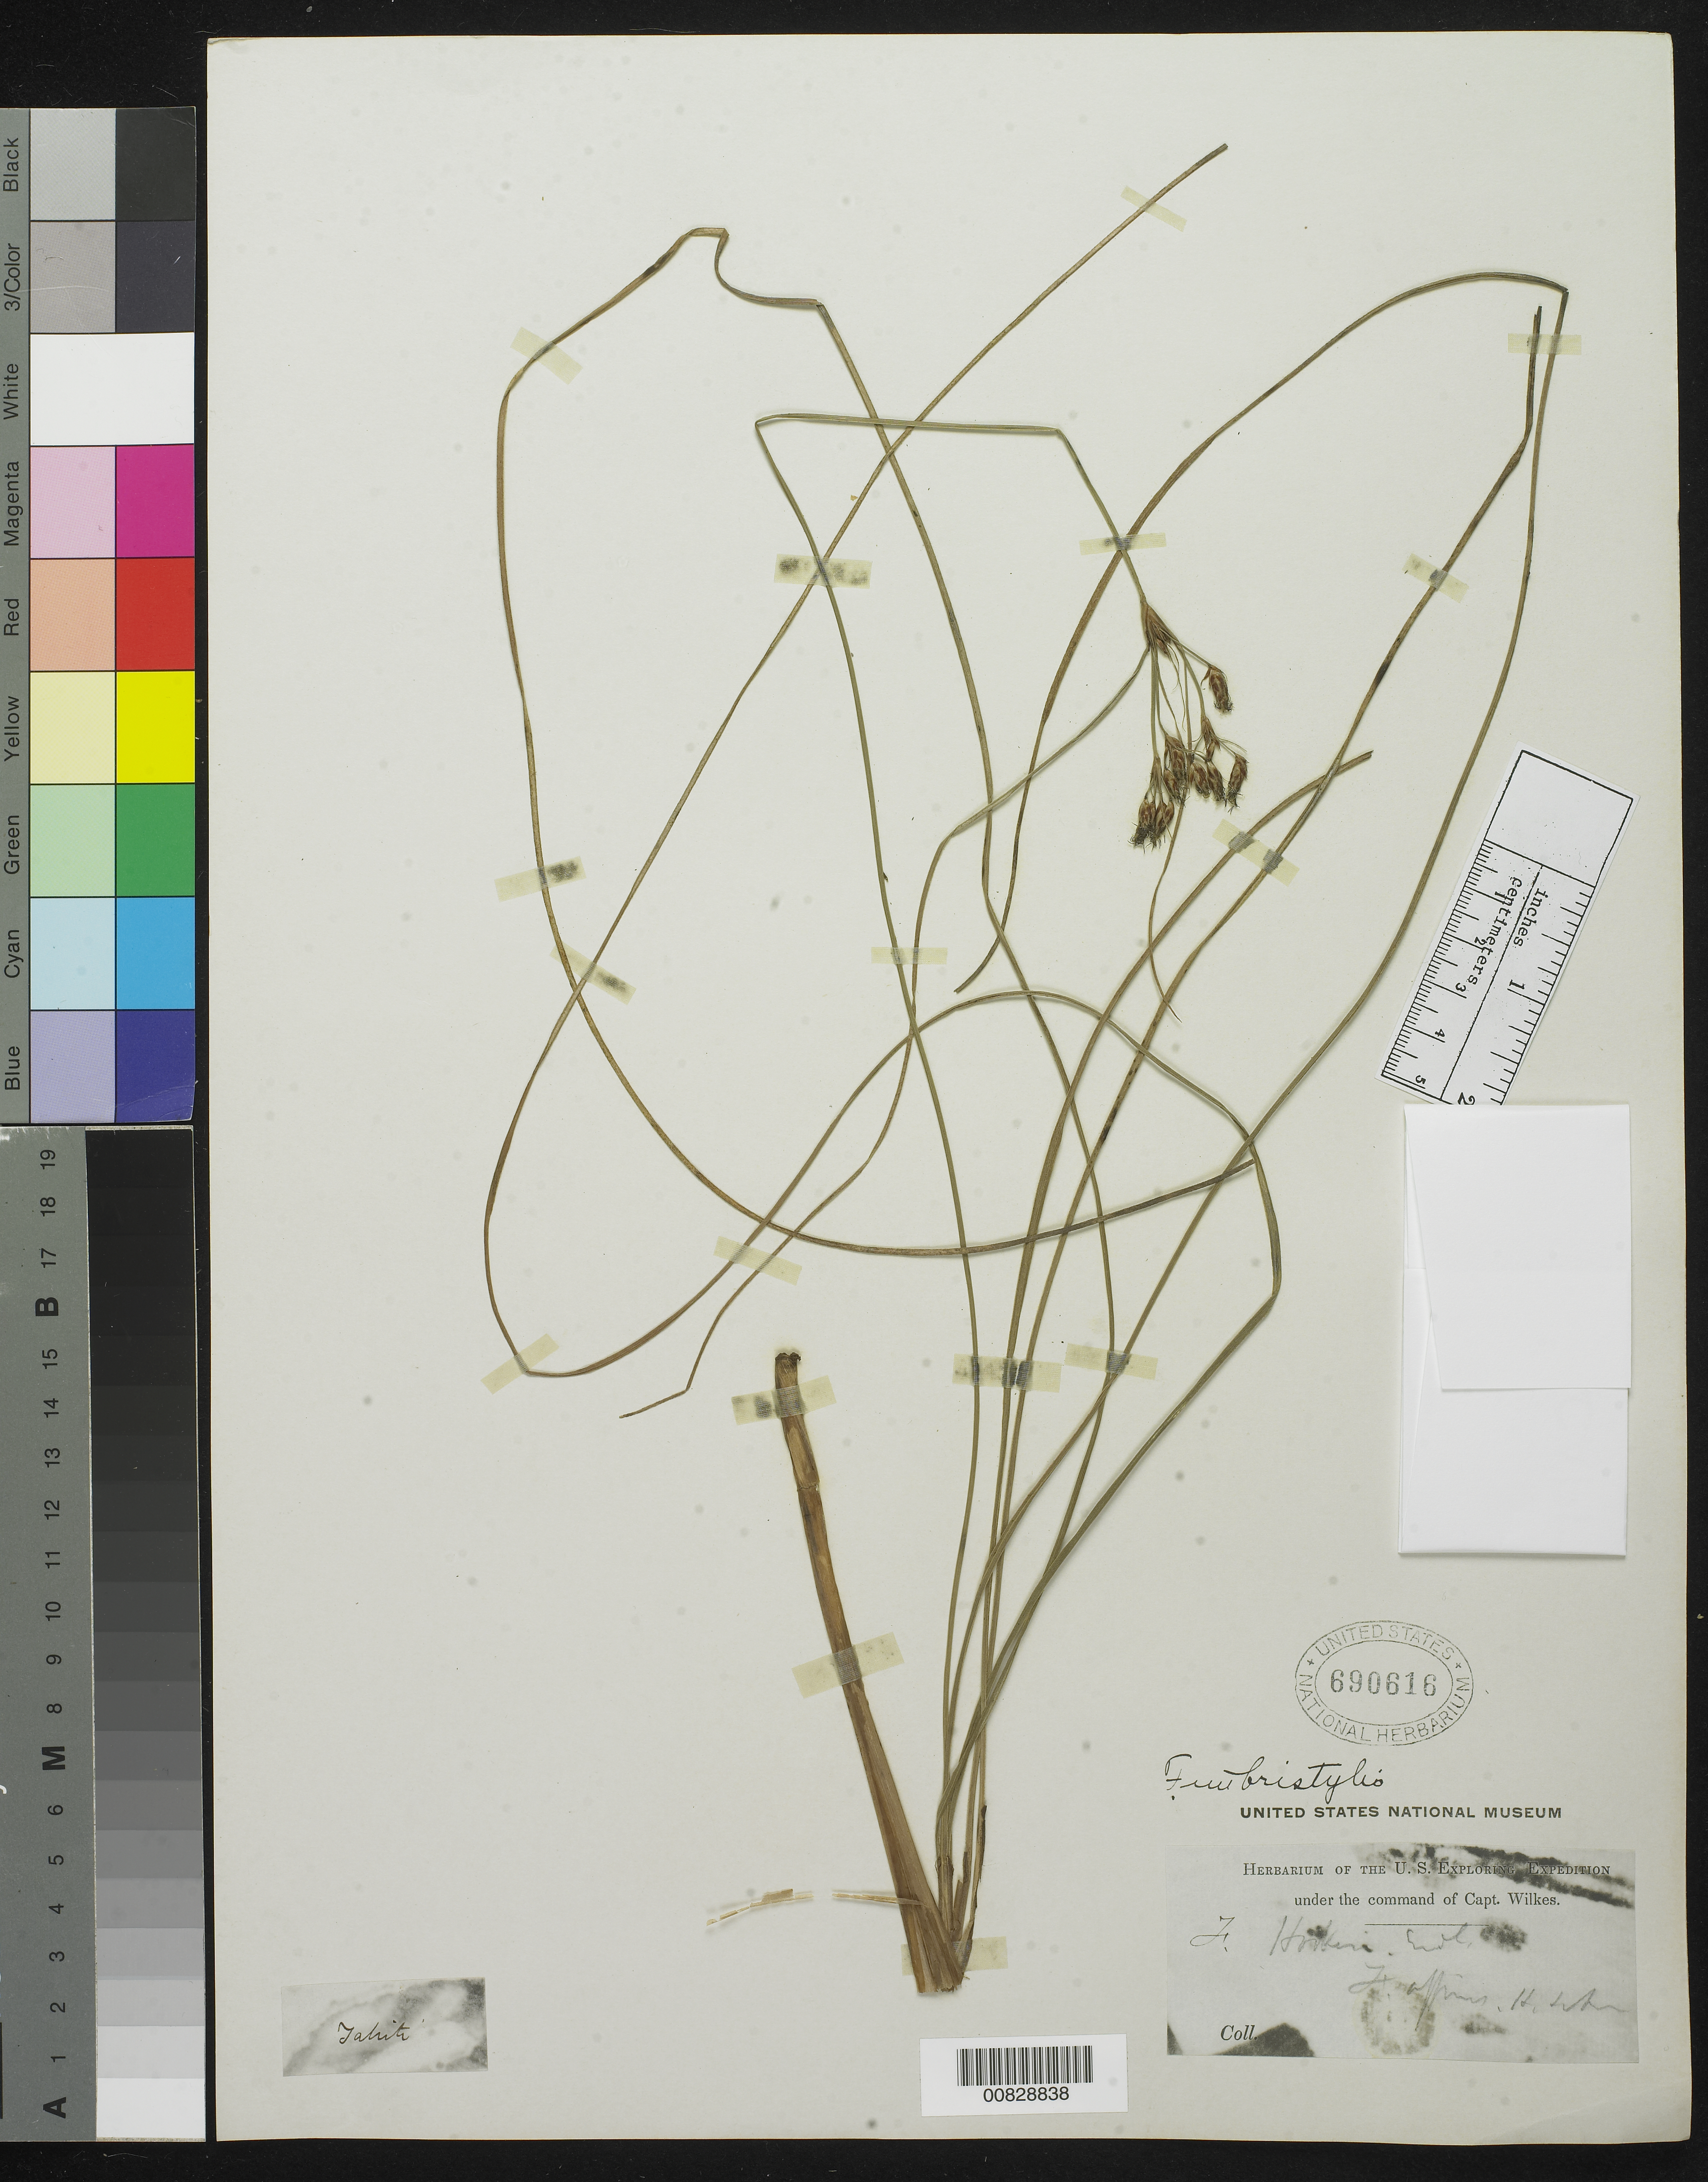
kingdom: Plantae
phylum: Tracheophyta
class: Liliopsida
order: Poales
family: Cyperaceae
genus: Fimbristylis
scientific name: Fimbristylis sp.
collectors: Wilkes Explor. Exped.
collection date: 1838/1842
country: French Polynesia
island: Tahiti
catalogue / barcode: US 690616